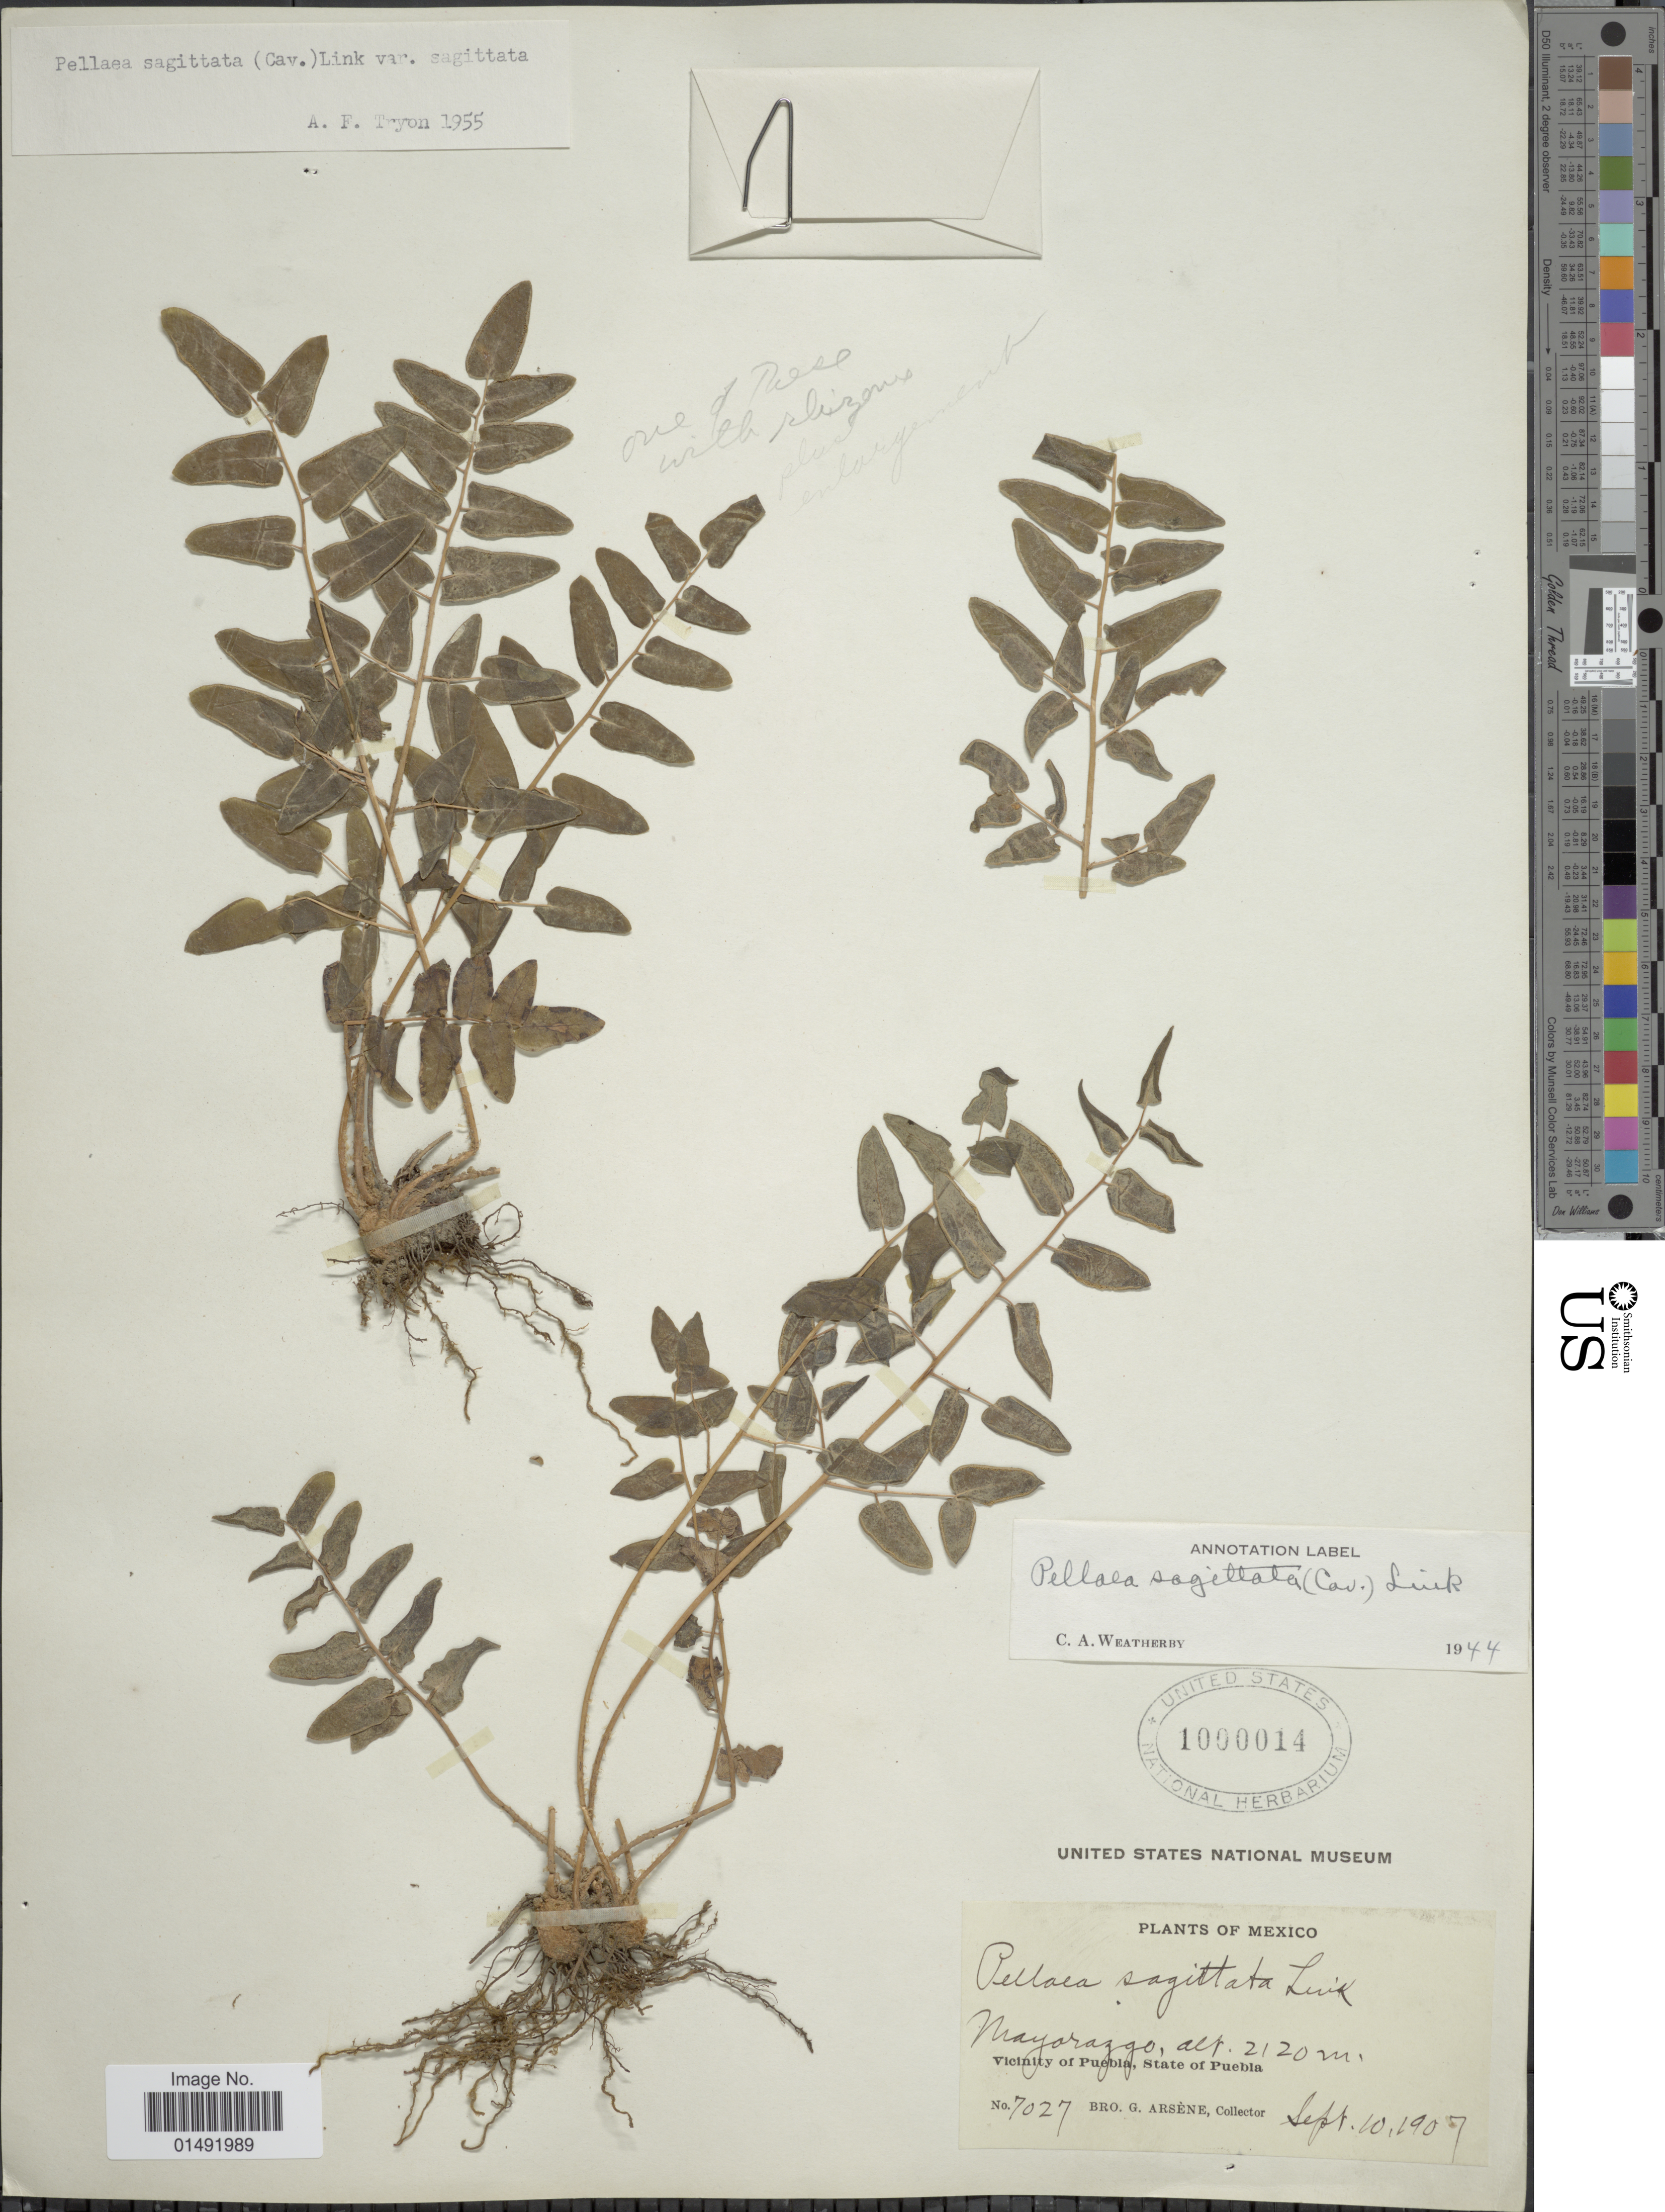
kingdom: Plantae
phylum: Tracheophyta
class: Polypodiopsida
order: Polypodiales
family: Pteridaceae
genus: Pellaea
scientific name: Pellaea sagittata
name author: (Cav.) Link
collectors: Bro. G. Arsène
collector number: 7027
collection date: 1907-09-10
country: Mexico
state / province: Puebla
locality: Mayorazo, Vicinity of Puebla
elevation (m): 2120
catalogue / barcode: US 1000014